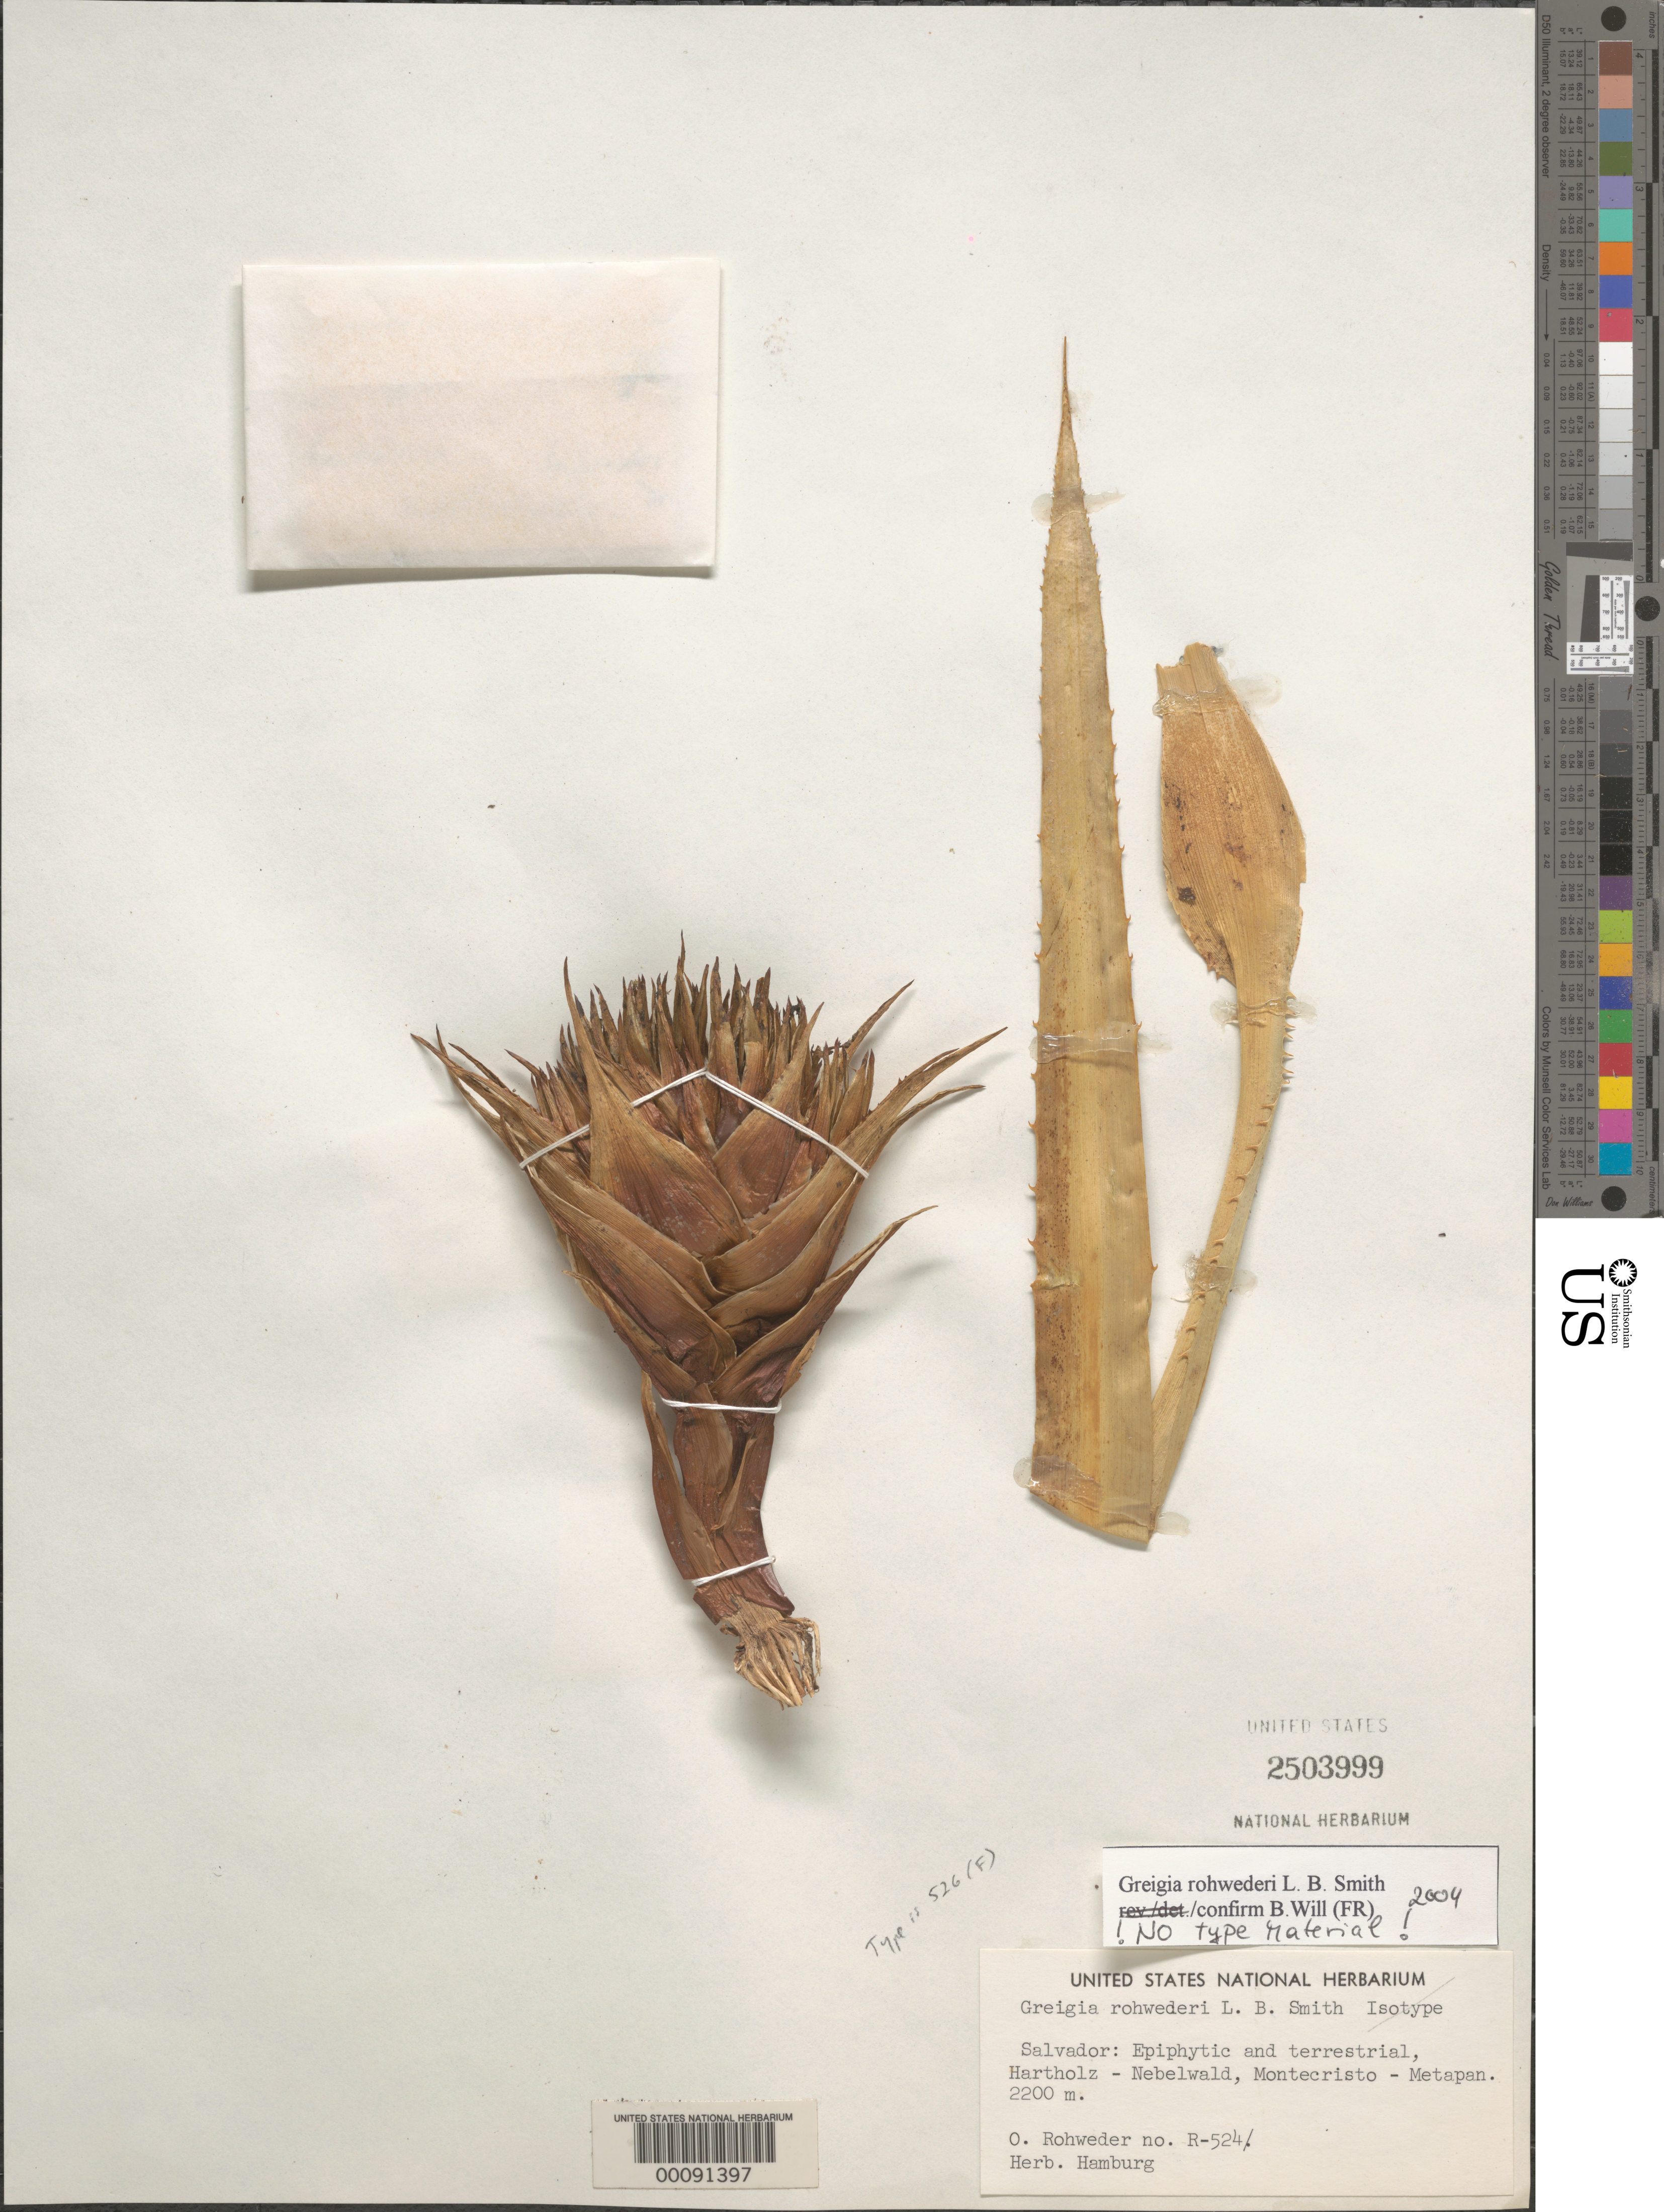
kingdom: Plantae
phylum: Tracheophyta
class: Liliopsida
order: Poales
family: Bromeliaceae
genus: Greigia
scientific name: Greigia rohwederi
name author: L.B. Sm.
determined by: Will, B., (FR)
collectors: O. Rohweder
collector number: R-524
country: El Salvador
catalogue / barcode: US 2503999